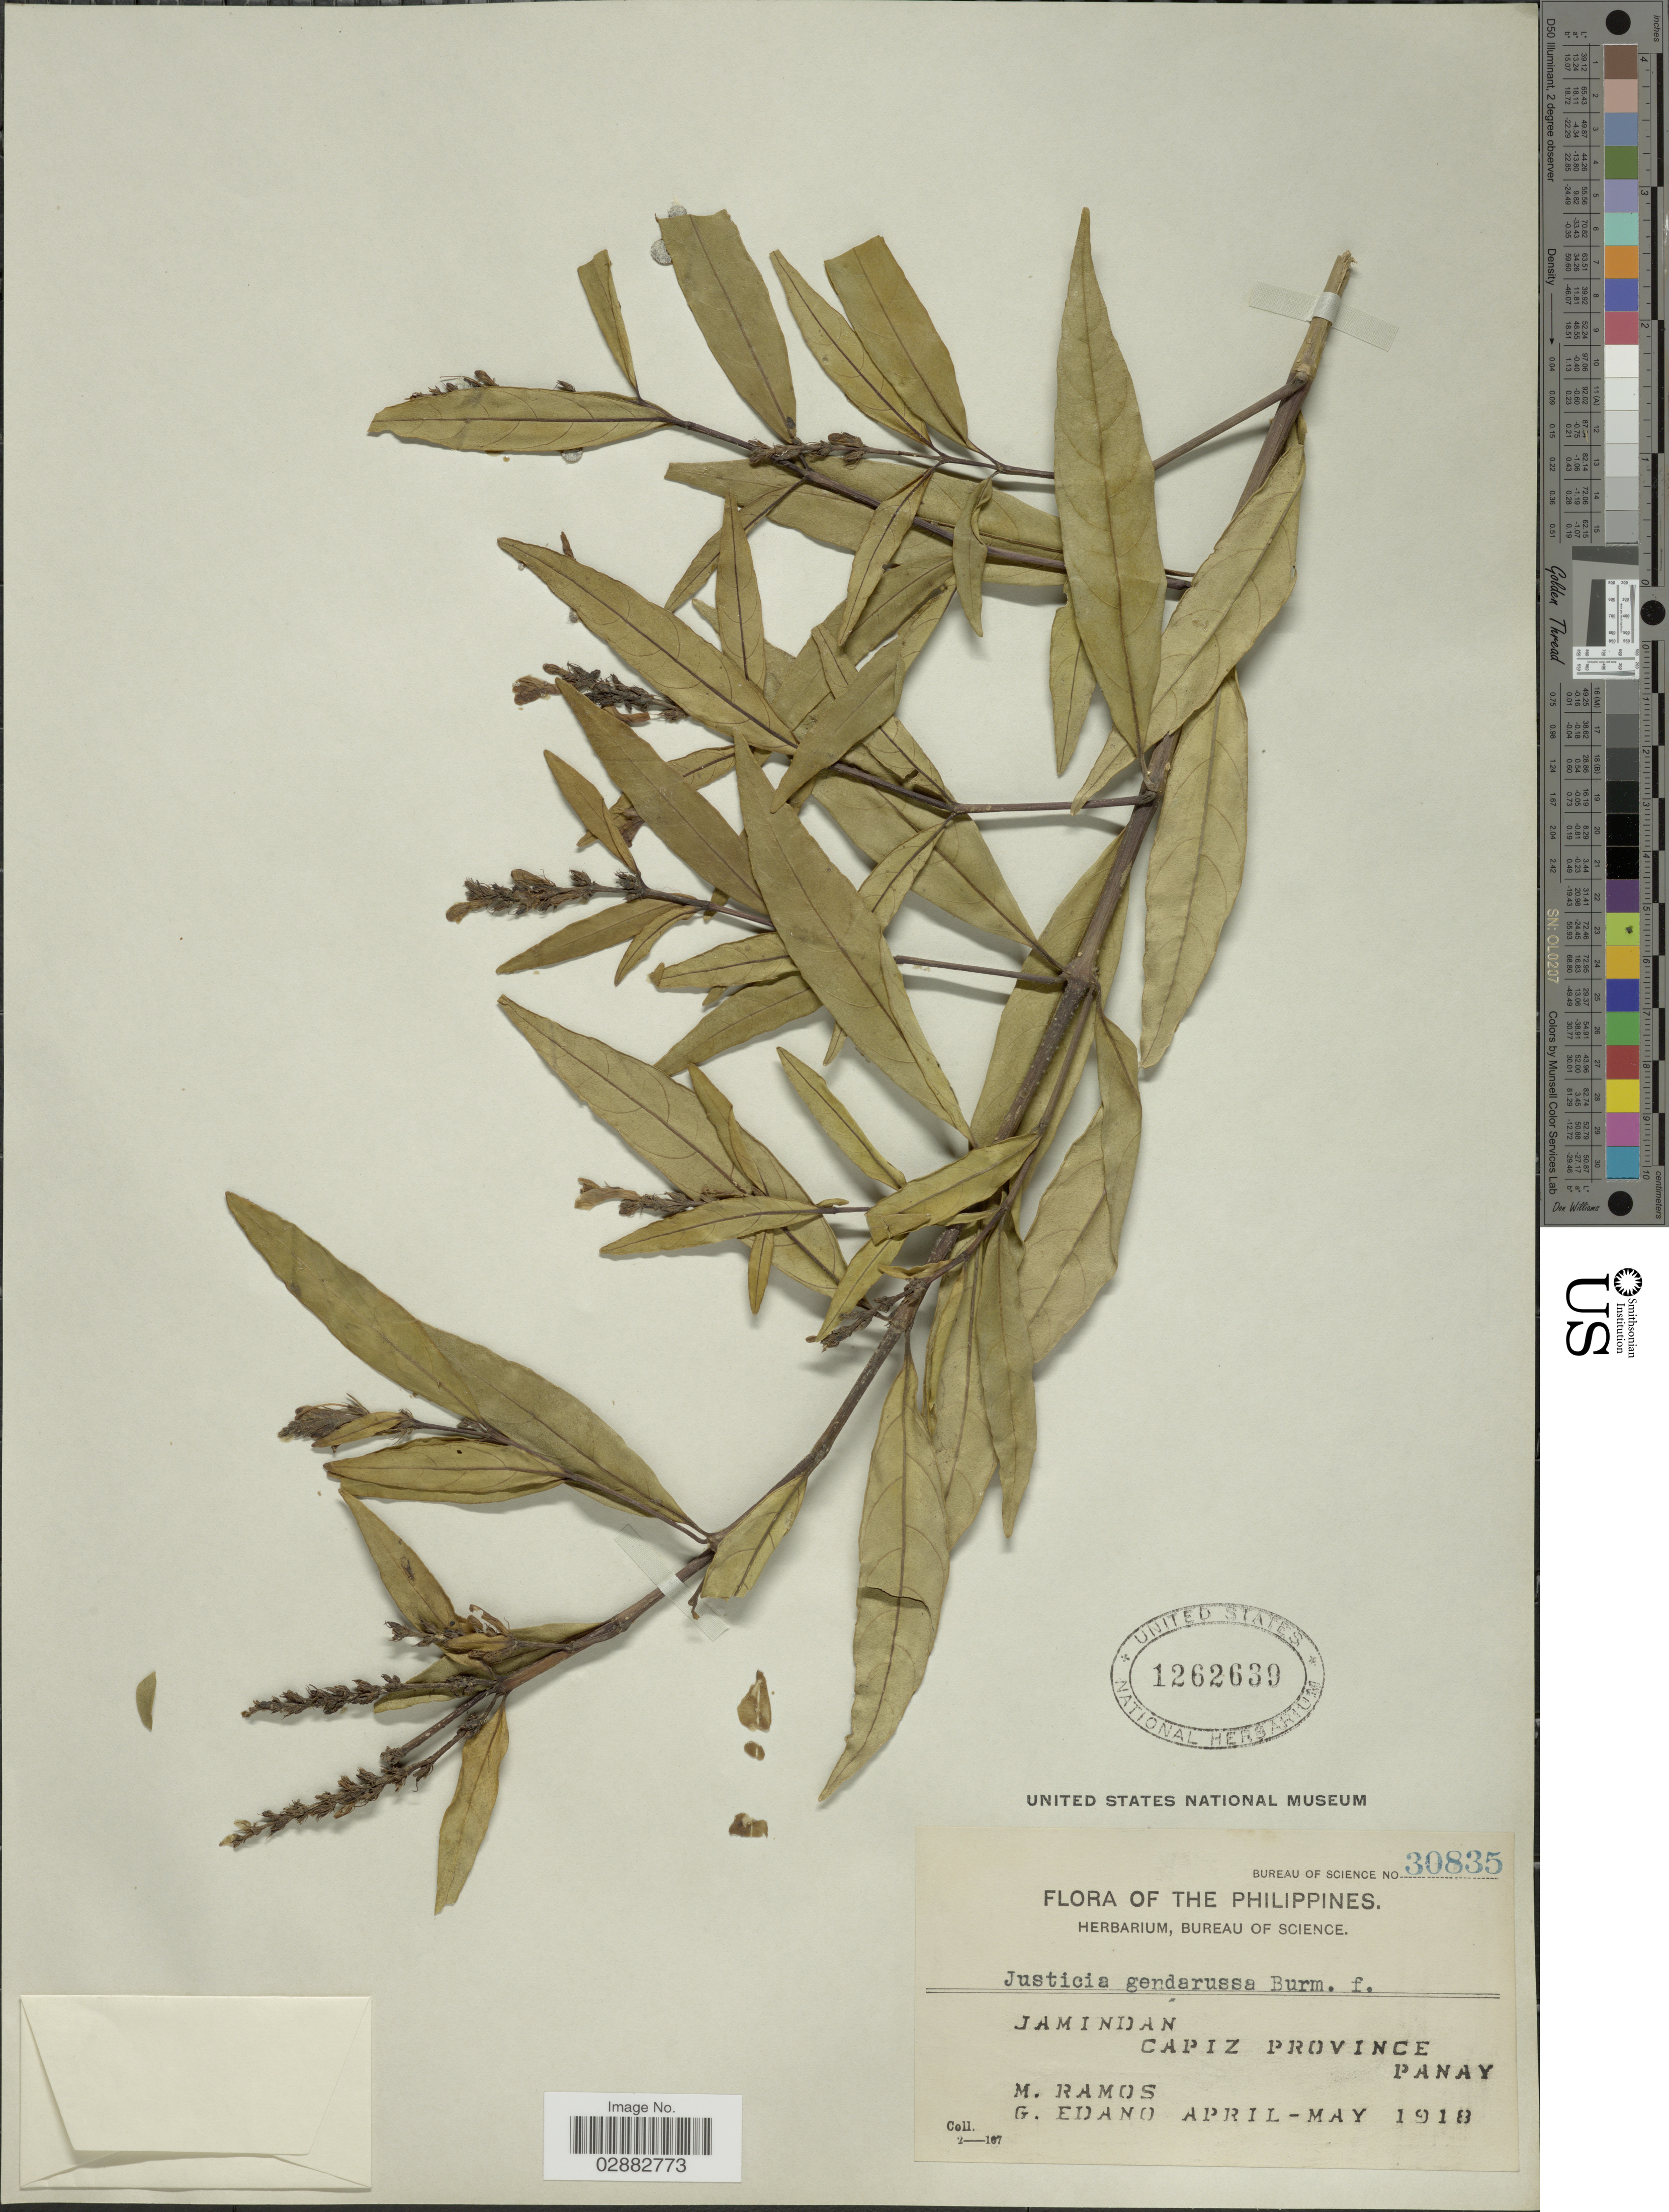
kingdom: Plantae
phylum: Tracheophyta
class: Magnoliopsida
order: Lamiales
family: Acanthaceae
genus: Justicia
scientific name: Justicia gendarussa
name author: Burm. f.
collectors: M. Ramos & G. Edaño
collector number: Bureau of Science 30835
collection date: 1918-04/1918-05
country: Philippines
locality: Jamindan, Capiz Province. Panay.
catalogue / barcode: US 1262639